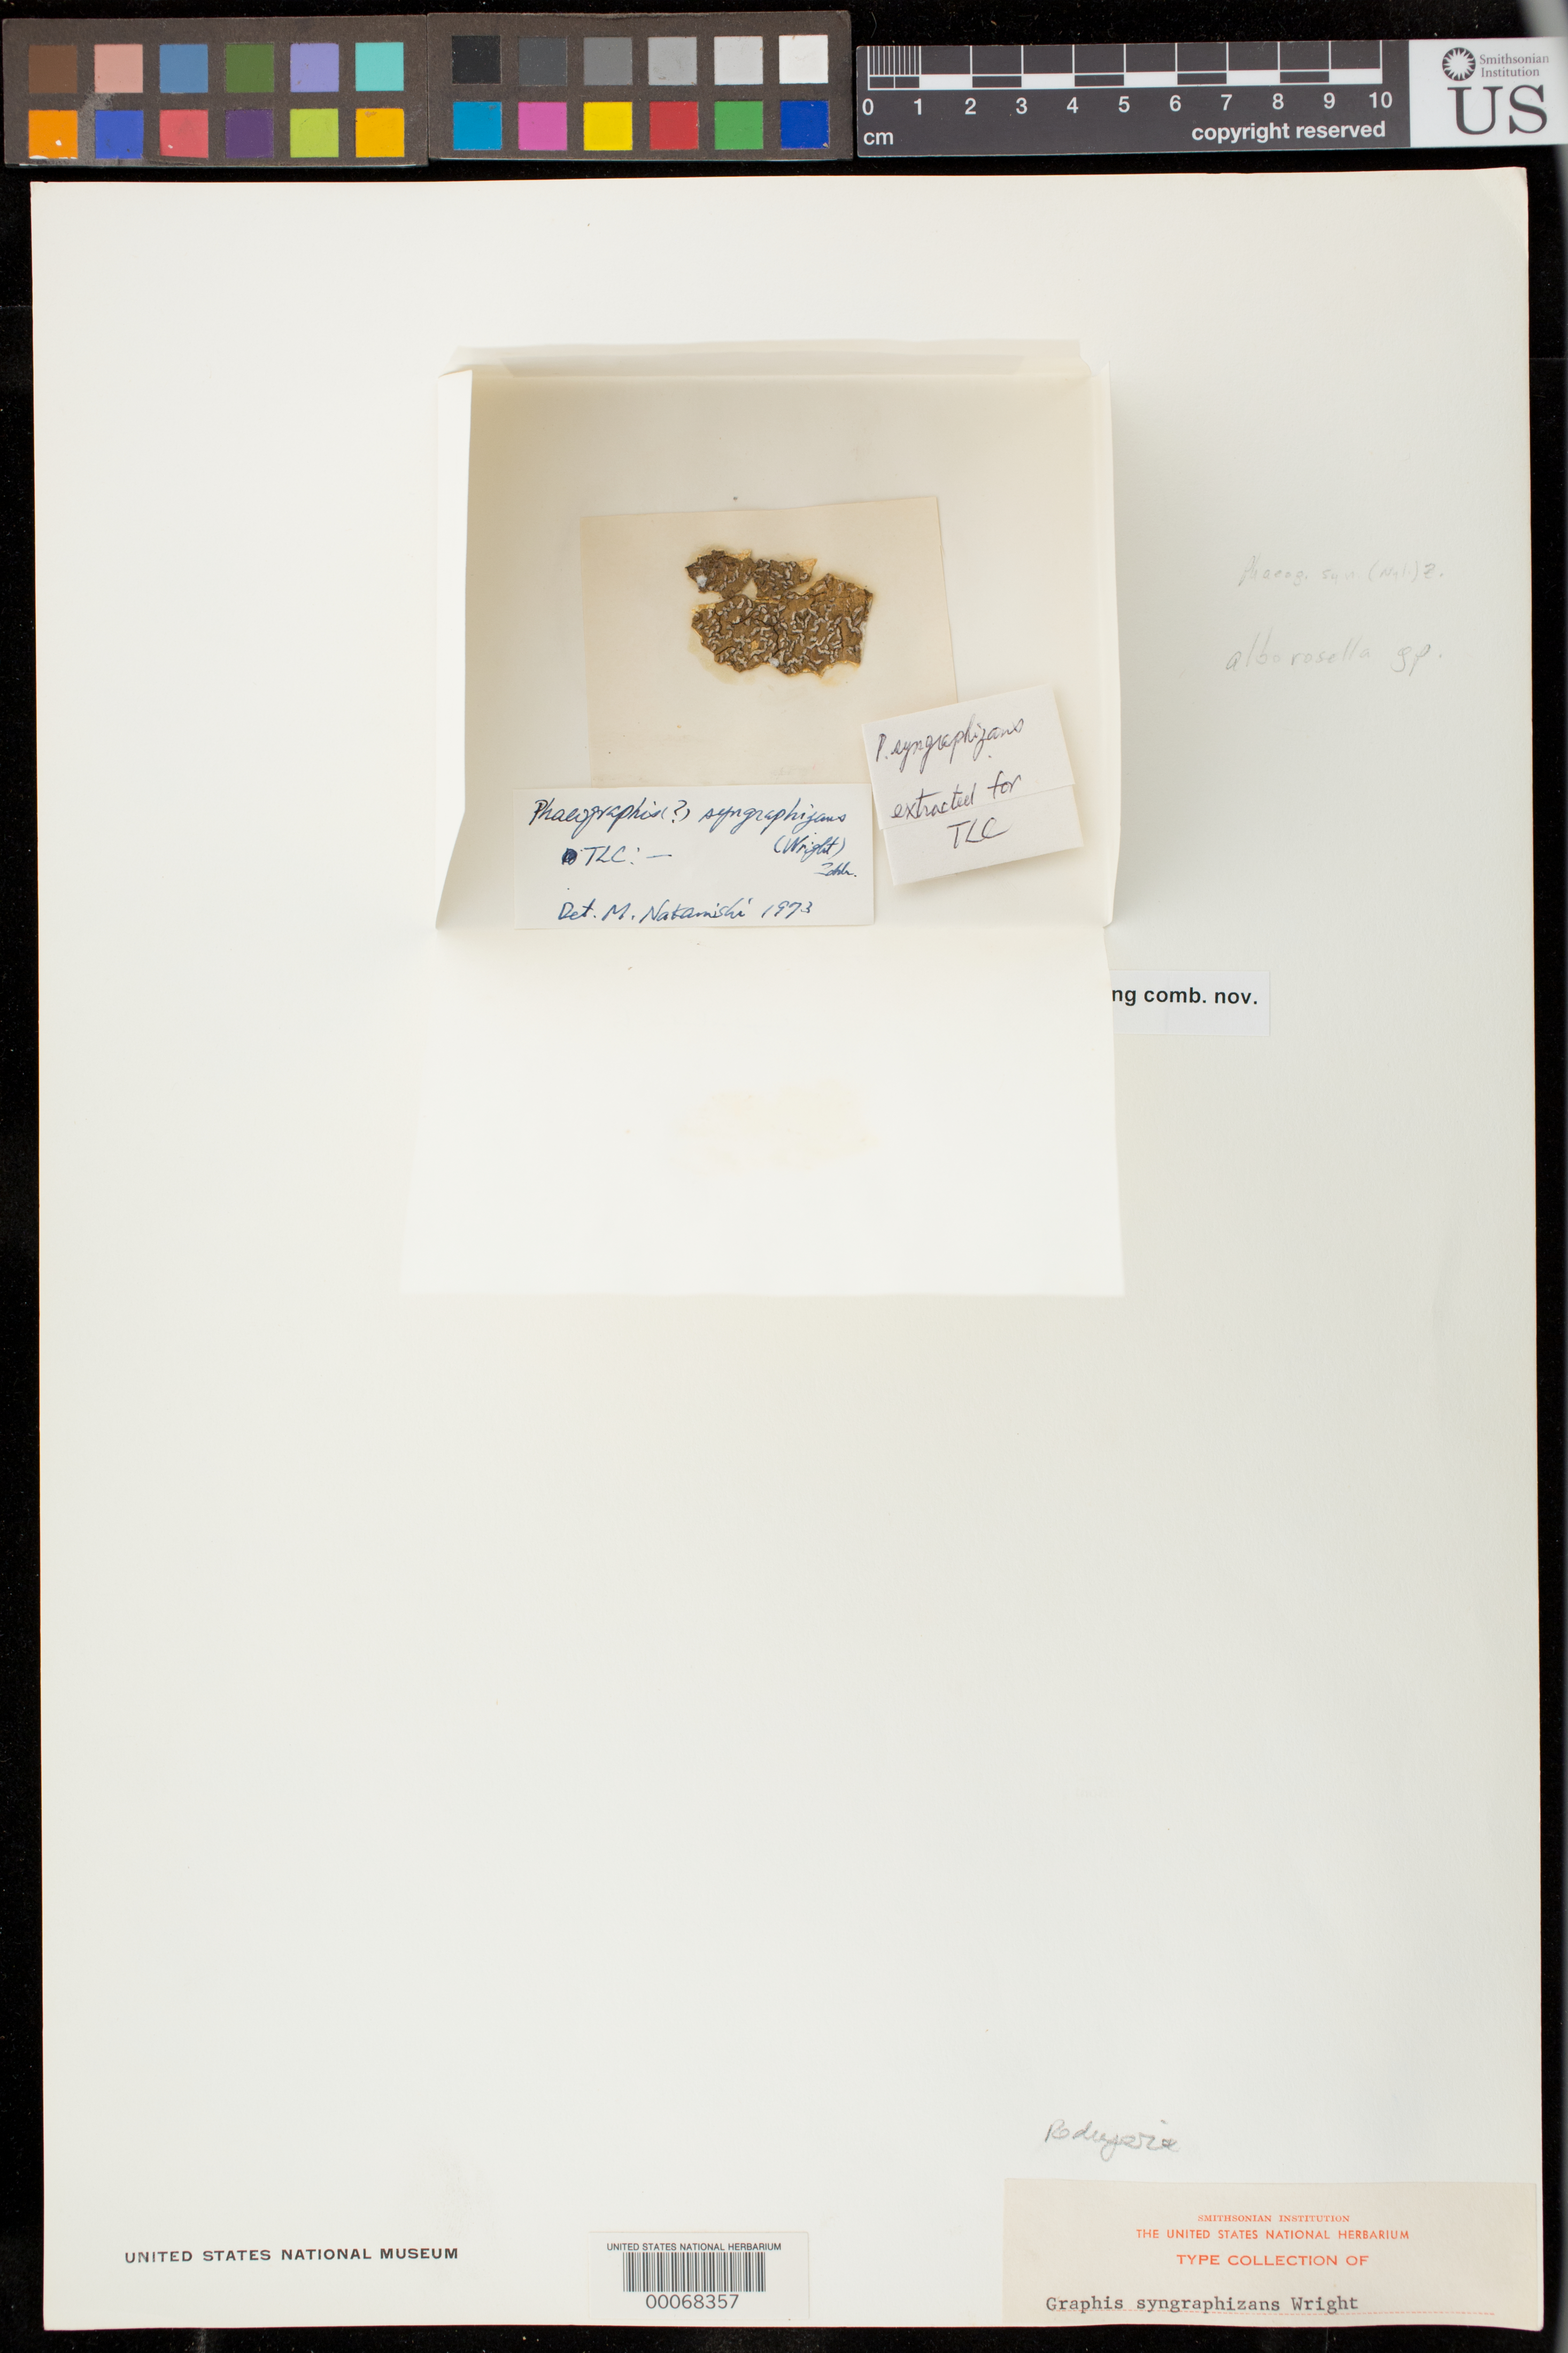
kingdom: Fungi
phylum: Ascomycota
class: Lecanoromycetes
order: Ostropales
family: Graphidaceae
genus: Graphis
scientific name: Graphis syngraphizans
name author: C. Wright ex Hue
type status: Type Collection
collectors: C. Wright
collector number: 13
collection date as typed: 1853 to -- --- 1856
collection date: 1853/1856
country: Japan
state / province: Tokyo, Federal City of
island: Bonin Islands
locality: Tokyo Prefecture, Bonin Is., Honshu (?).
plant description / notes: Ringgold and Rodgers Exped., 1853-1856.; Annotated (unsigned, undated) as "Holotype"